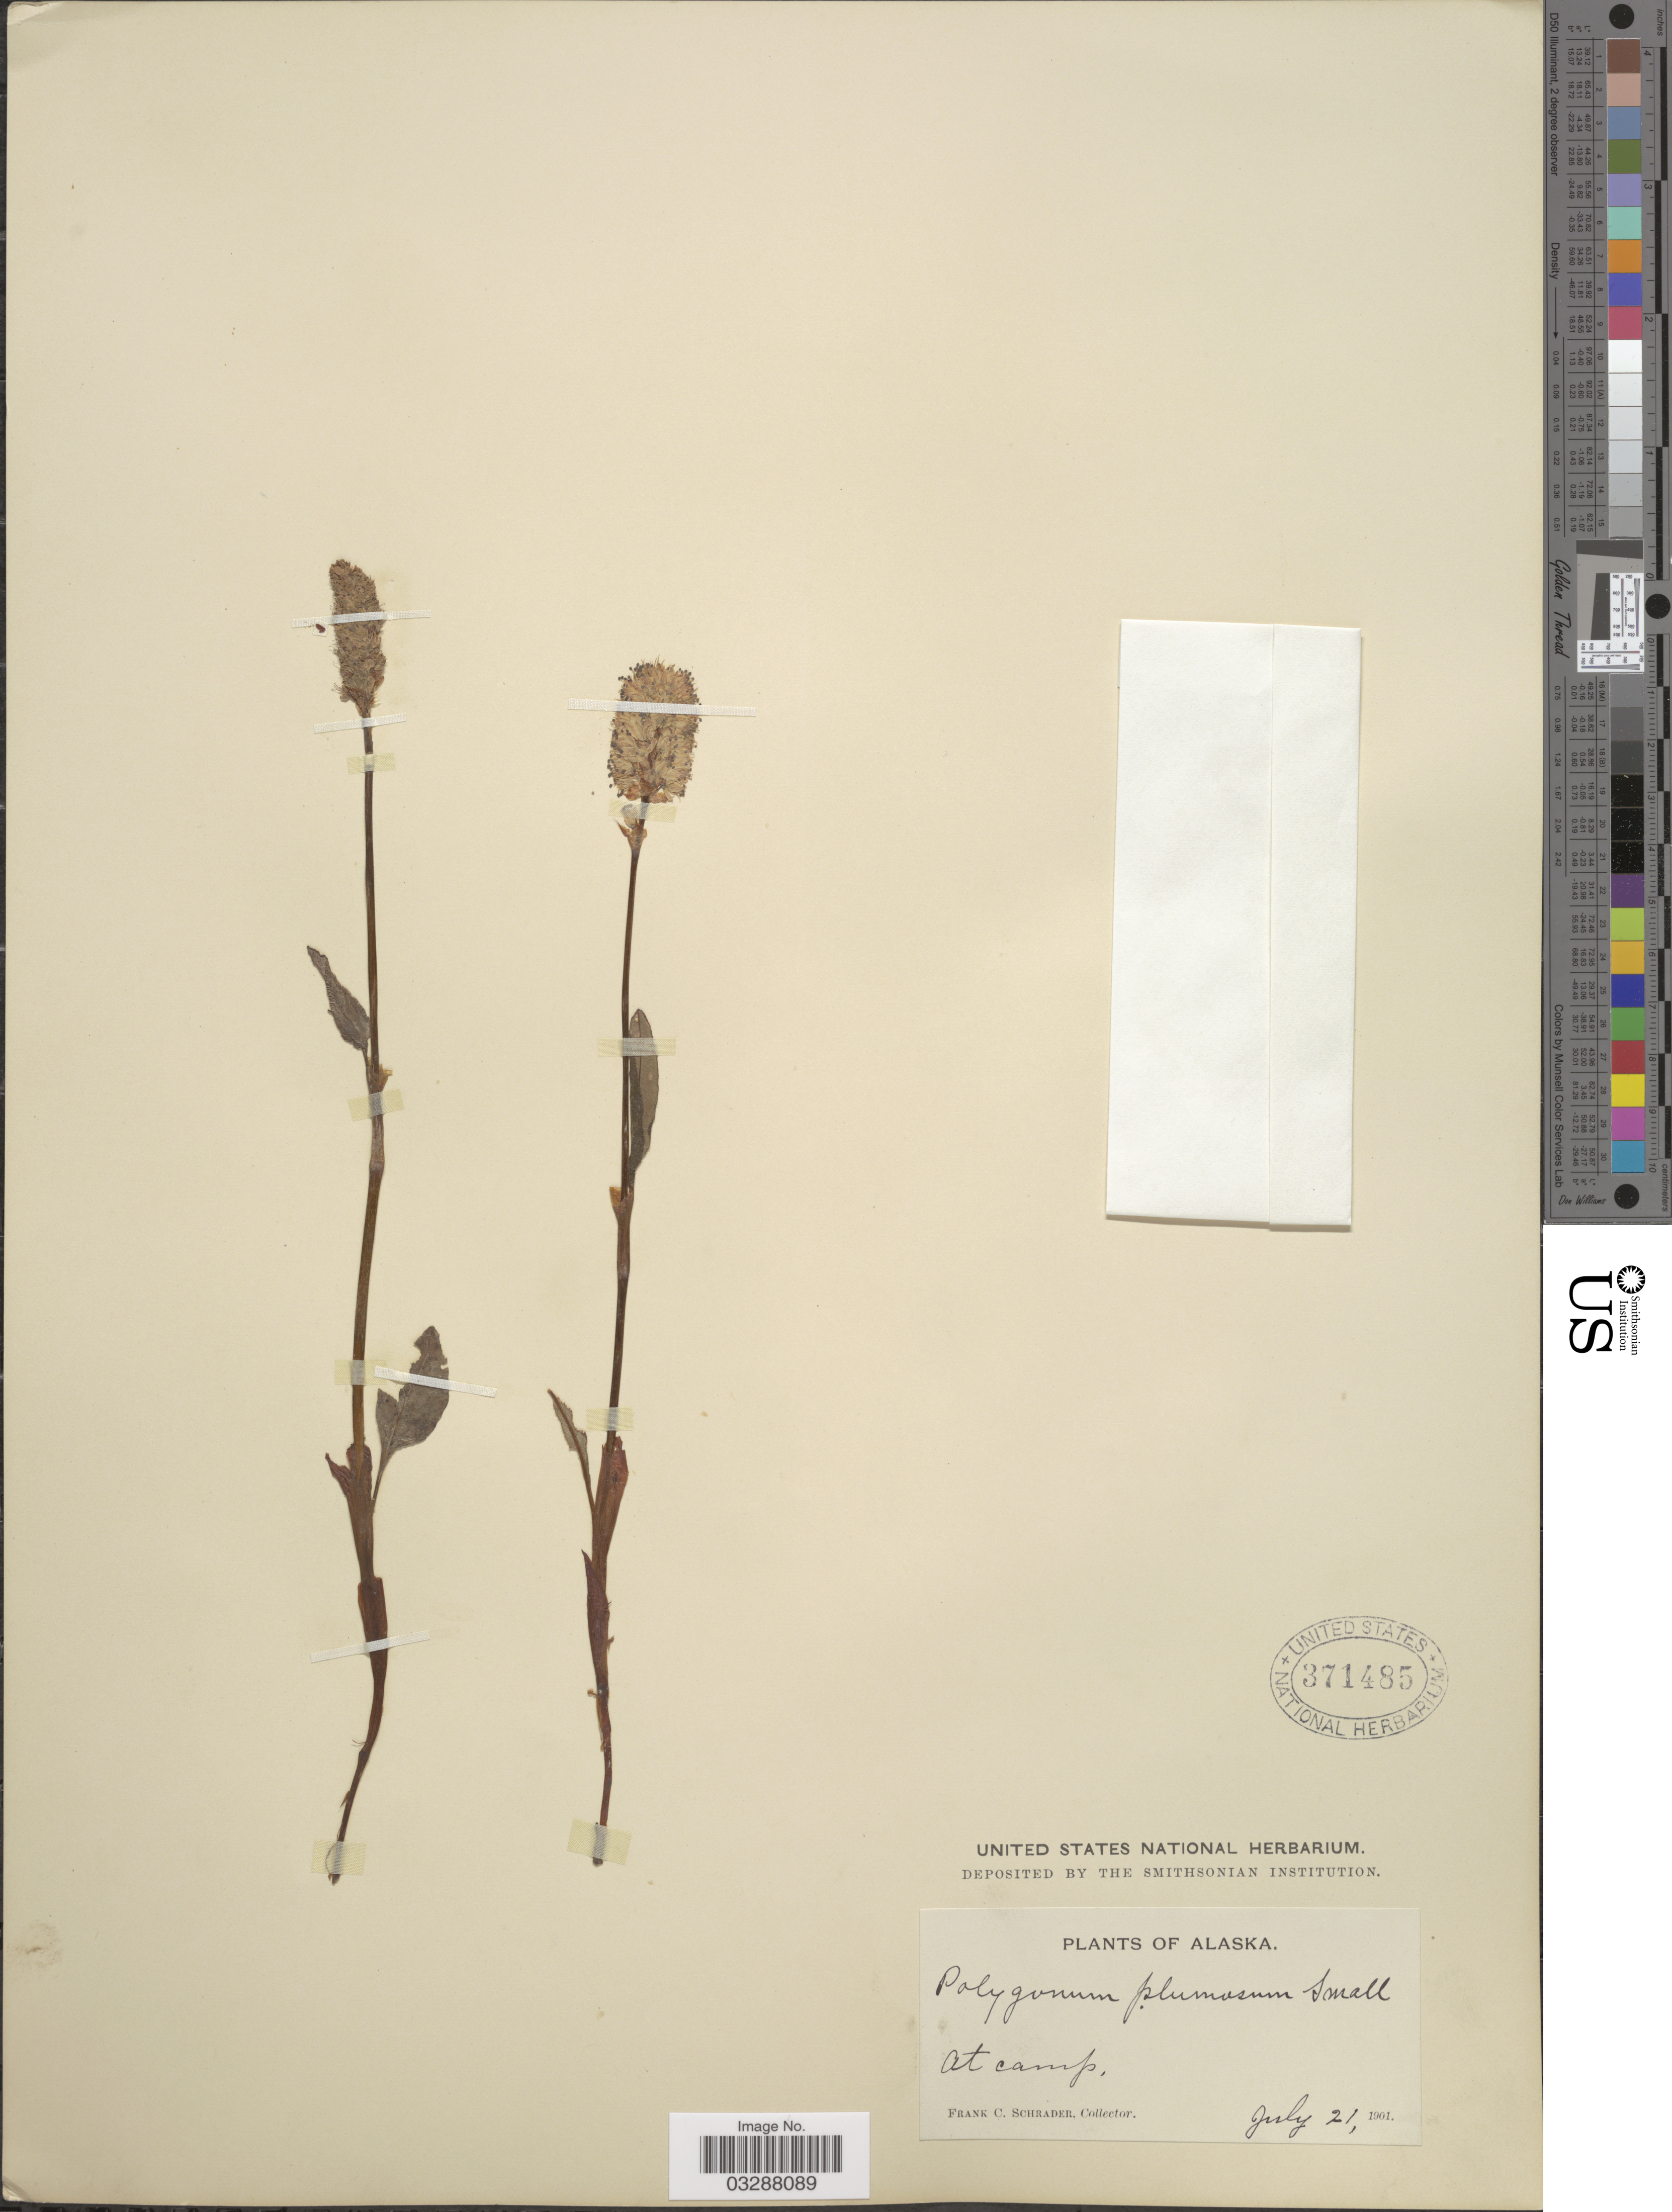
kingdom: Plantae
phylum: Tracheophyta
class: Magnoliopsida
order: Caryophyllales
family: Polygonaceae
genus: Bistorta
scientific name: Bistorta plumosa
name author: (Small) Greene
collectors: F. C. Schrader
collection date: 1901-07-21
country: United States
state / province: Alaska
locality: At camp.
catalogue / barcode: US 371485